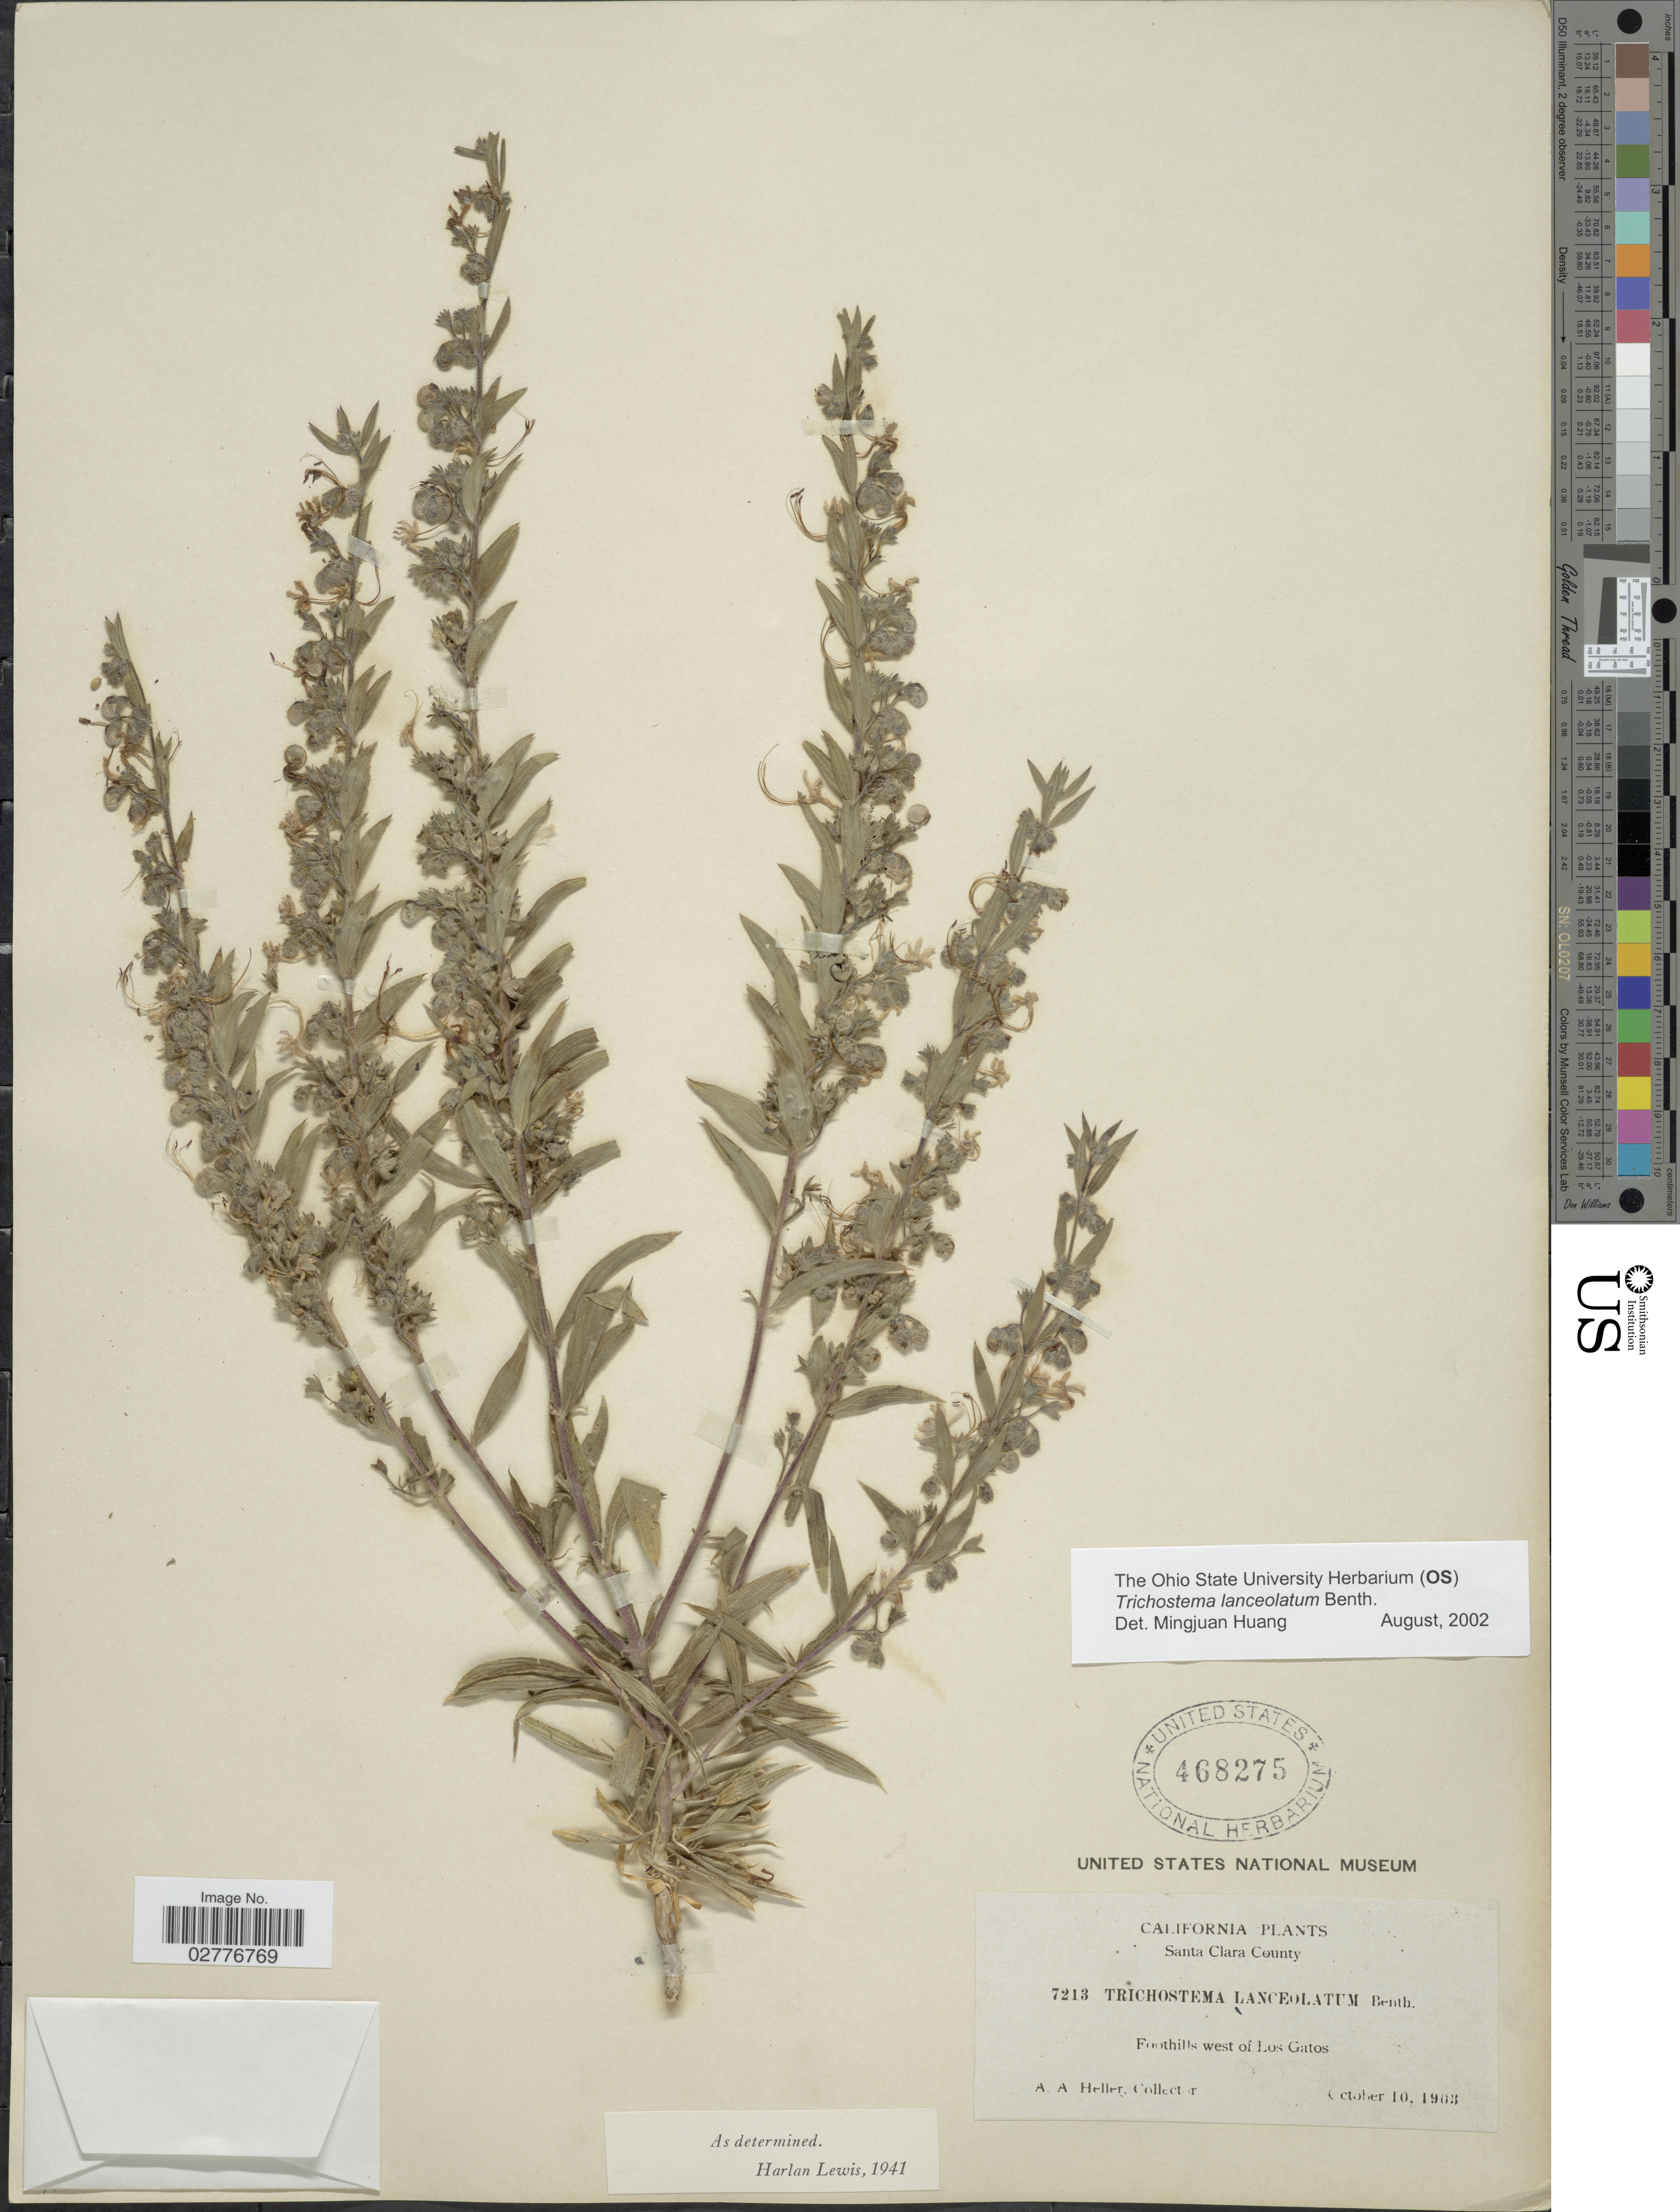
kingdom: Plantae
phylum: Tracheophyta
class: Magnoliopsida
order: Lamiales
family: Lamiaceae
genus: Trichostema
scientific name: Trichostema lanceolatum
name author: Benth.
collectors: A. A. Heller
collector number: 7213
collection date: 1903-10-10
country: United States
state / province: California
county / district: Santa Clara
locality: Santa Clara County. Foothills west of Los Gatos.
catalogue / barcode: US 468275